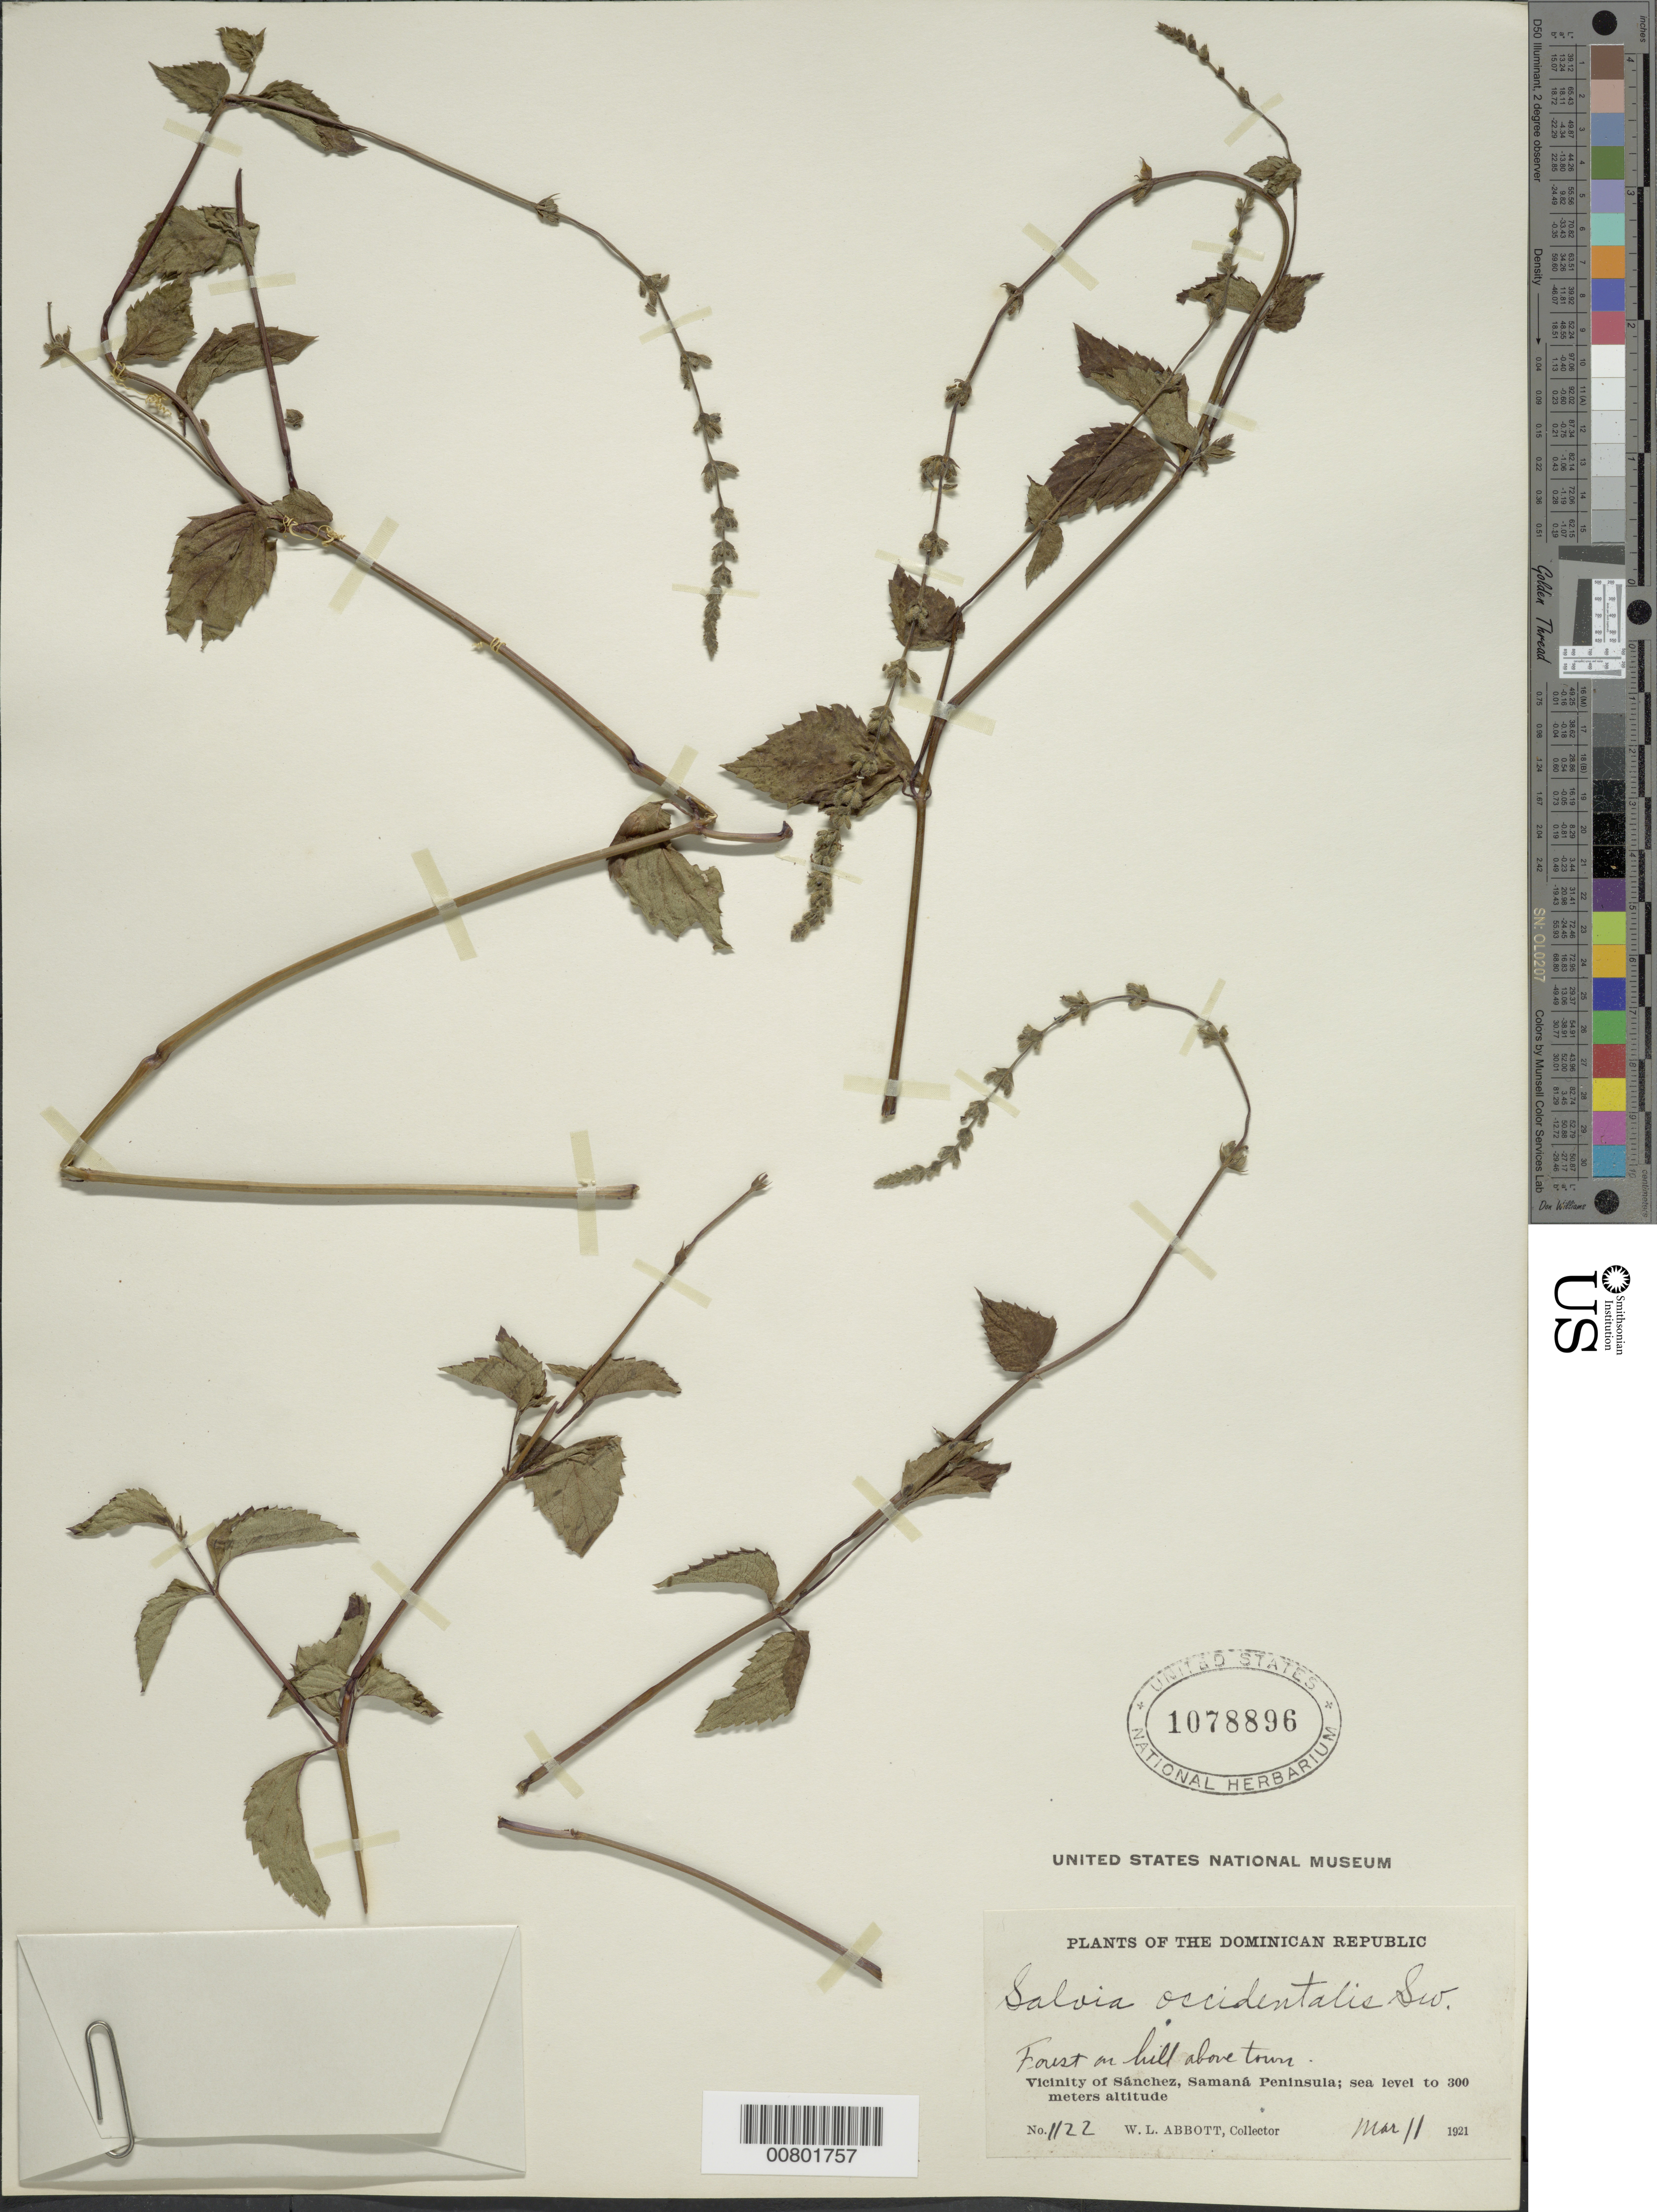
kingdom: Plantae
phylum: Tracheophyta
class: Magnoliopsida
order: Lamiales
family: Lamiaceae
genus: Salvia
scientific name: Salvia occidentalis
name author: Sw.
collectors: W. L. Abbott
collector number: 1122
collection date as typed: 11 Mar 1921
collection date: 1921-03-11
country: Dominican Republic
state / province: Samana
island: Hispaniola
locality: Vicinity of Sánchez, Samaná Peninsula, Forest on hill above town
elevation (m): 0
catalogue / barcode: US 1078896